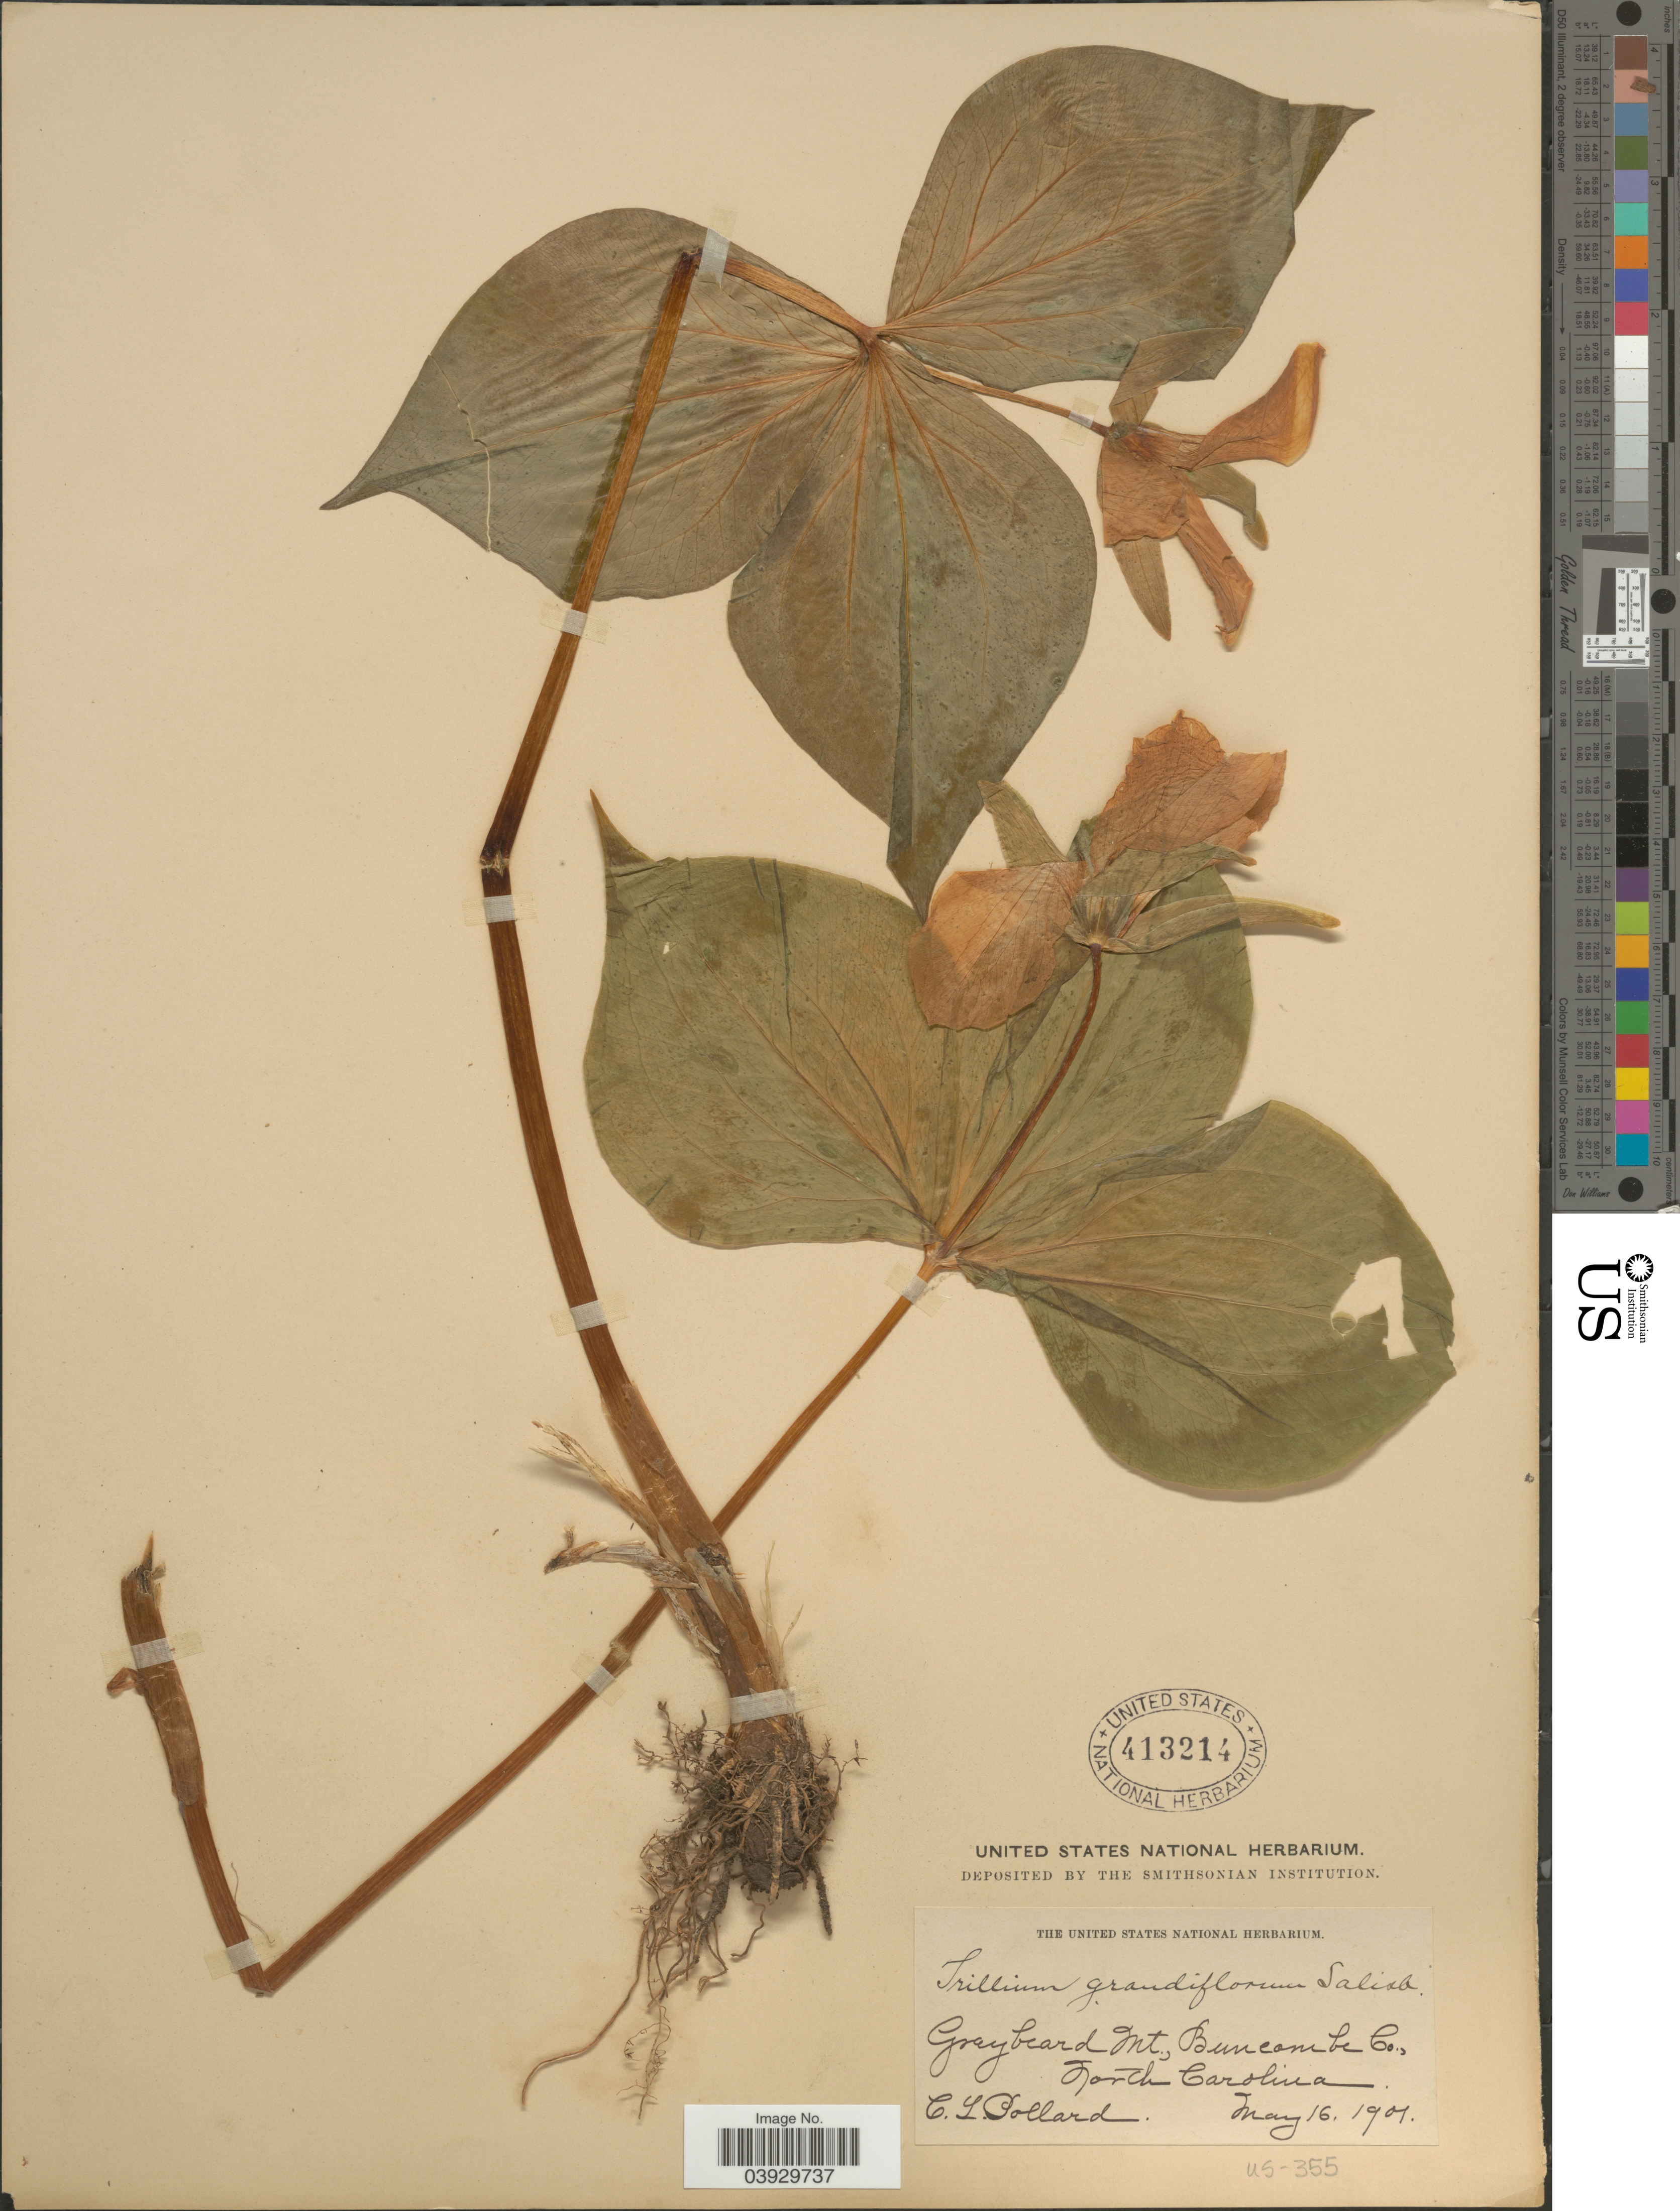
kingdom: Plantae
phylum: Tracheophyta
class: Liliopsida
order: Liliales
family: Melanthiaceae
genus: Trillium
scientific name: Trillium grandiflorum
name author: (Michx.) Salisb.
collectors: C. L. Pollard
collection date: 1901-05-16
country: United States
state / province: North Carolina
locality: Graybeard Mt., Buncombe Co.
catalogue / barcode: US 413214